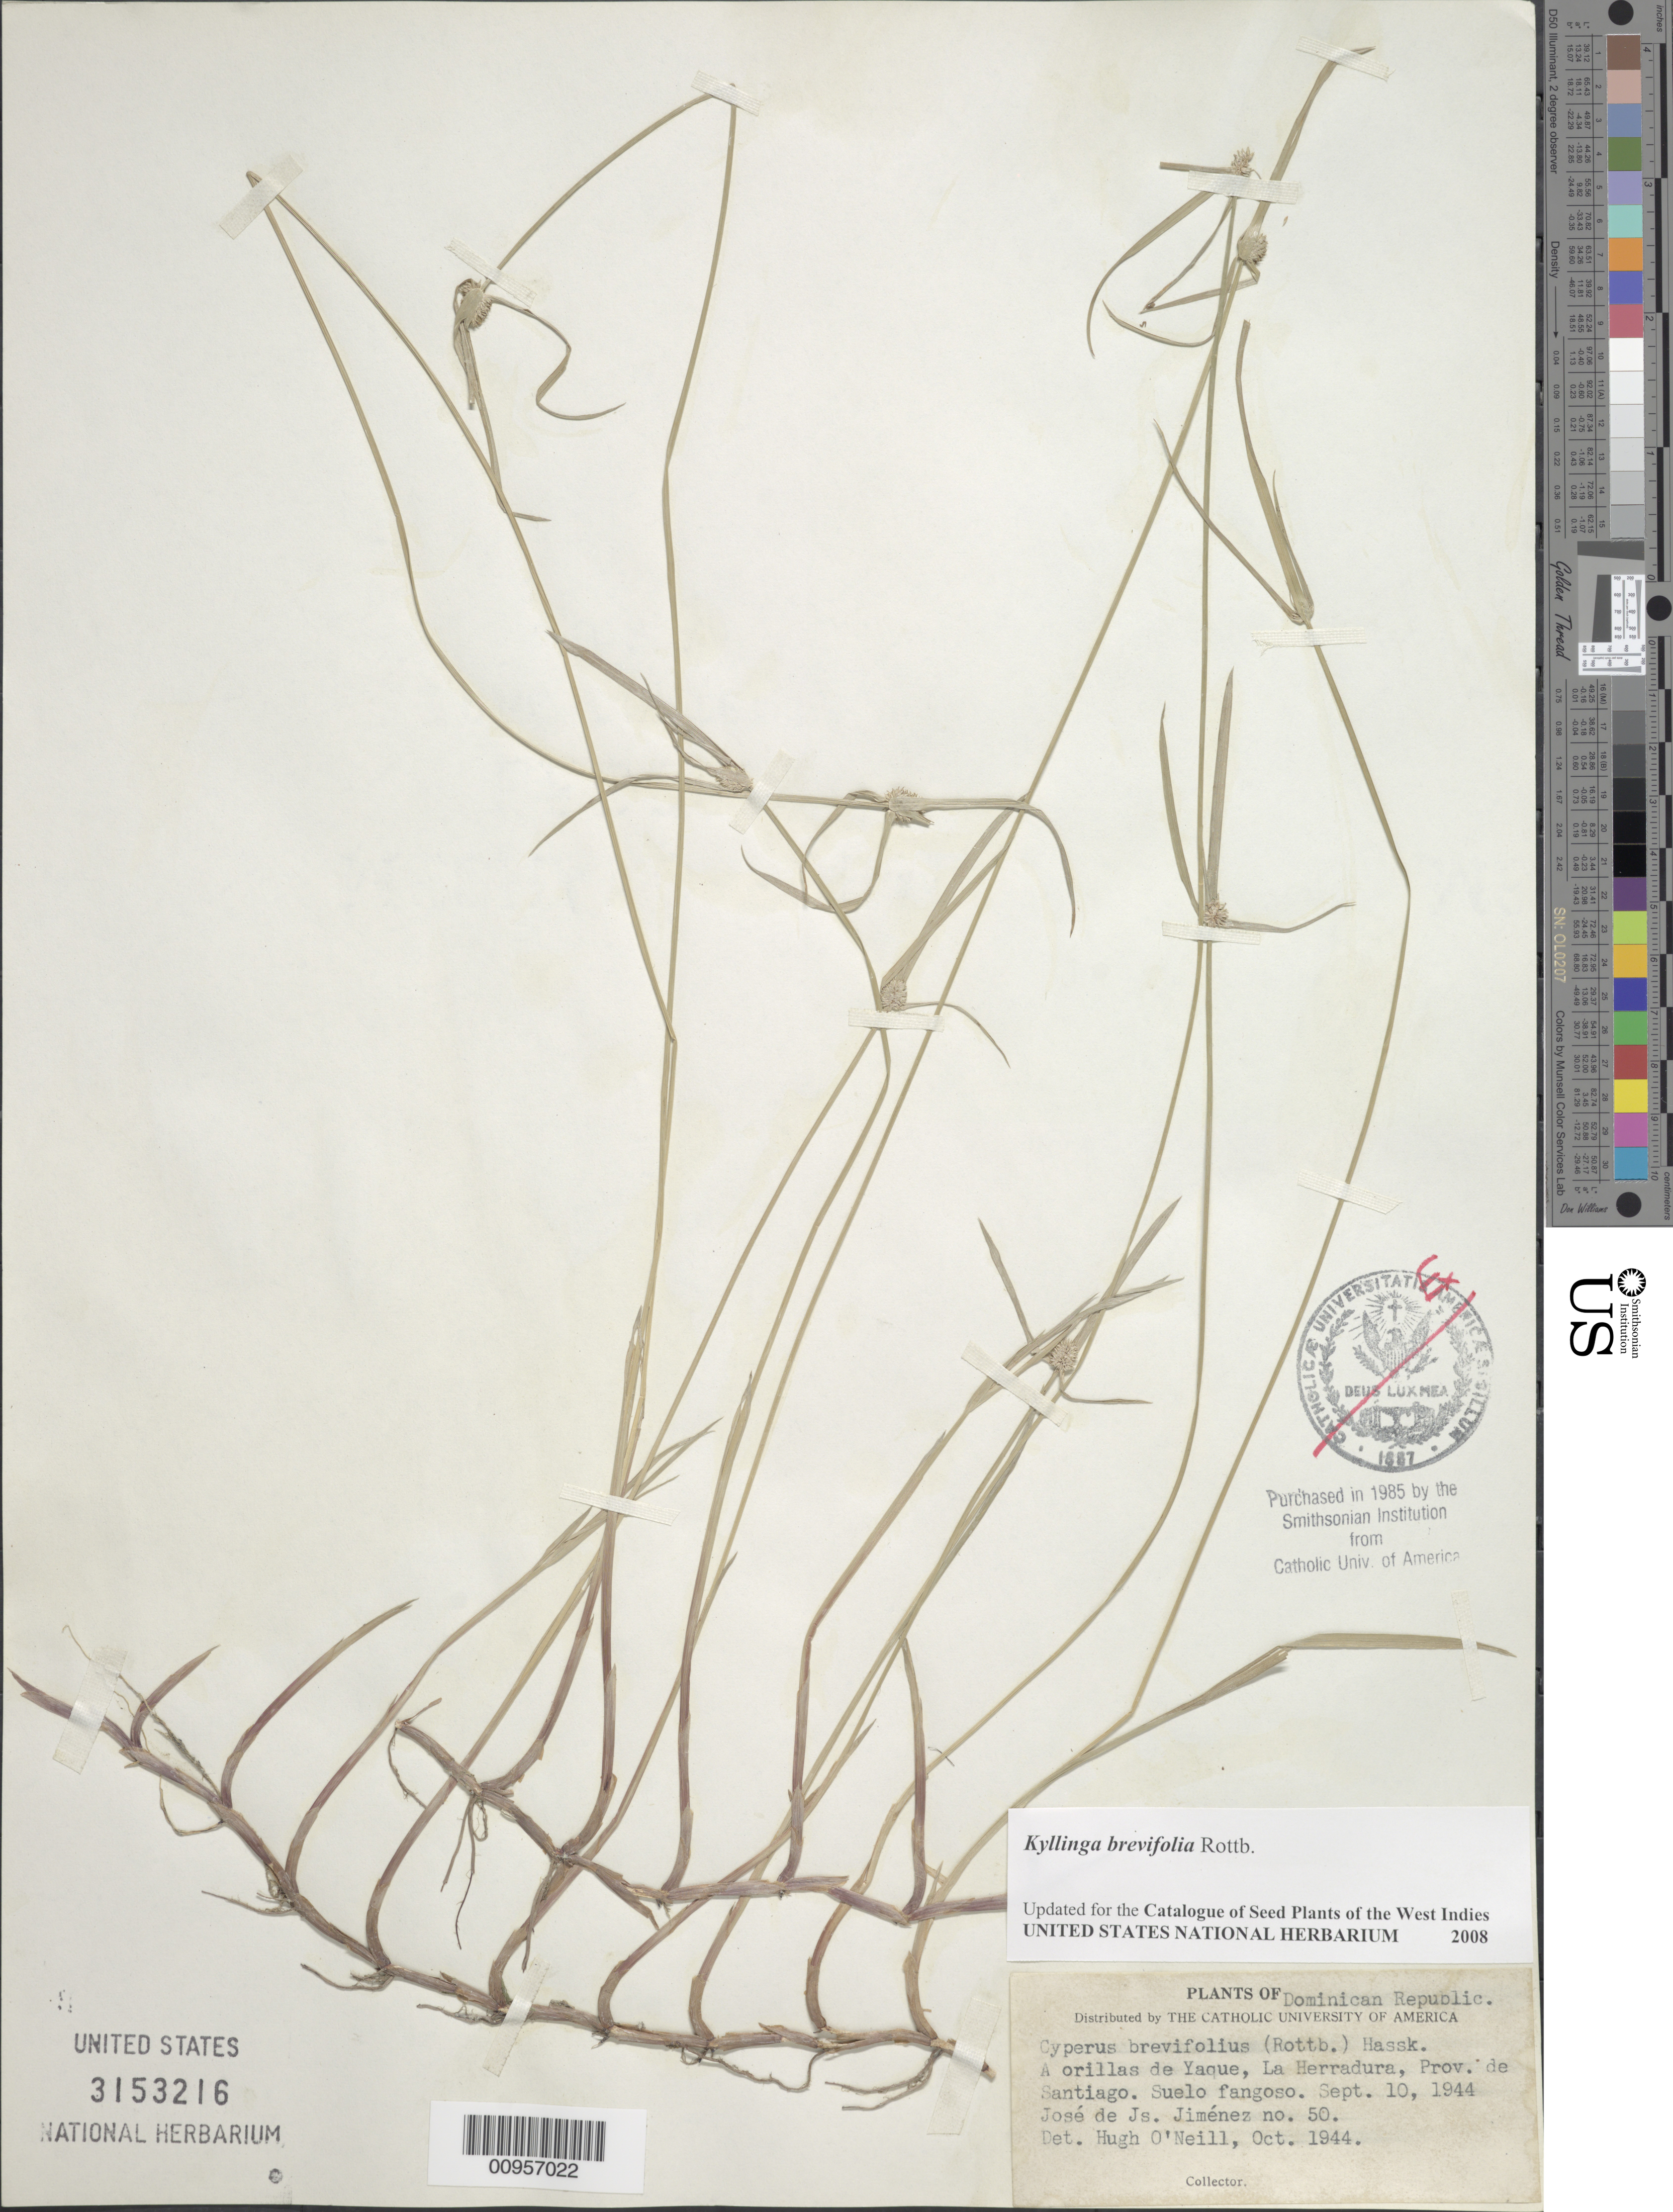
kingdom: Plantae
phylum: Tracheophyta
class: Liliopsida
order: Poales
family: Cyperaceae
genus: Cyperus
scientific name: Cyperus brevifolius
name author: (Rottb.) Hassk.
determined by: Strong, M. T., (US), Smithsonian Institution - National Museum of Natural History (UNITED STATES)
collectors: J. J. Jiménez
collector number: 50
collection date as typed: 10 Sep 1944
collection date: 1944-09-10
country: Dominican Republic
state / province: Santiago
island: Hispaniola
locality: A orillas del Yaque, La Herradura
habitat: Suelo fangoso a orillas del rio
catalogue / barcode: US 3153216